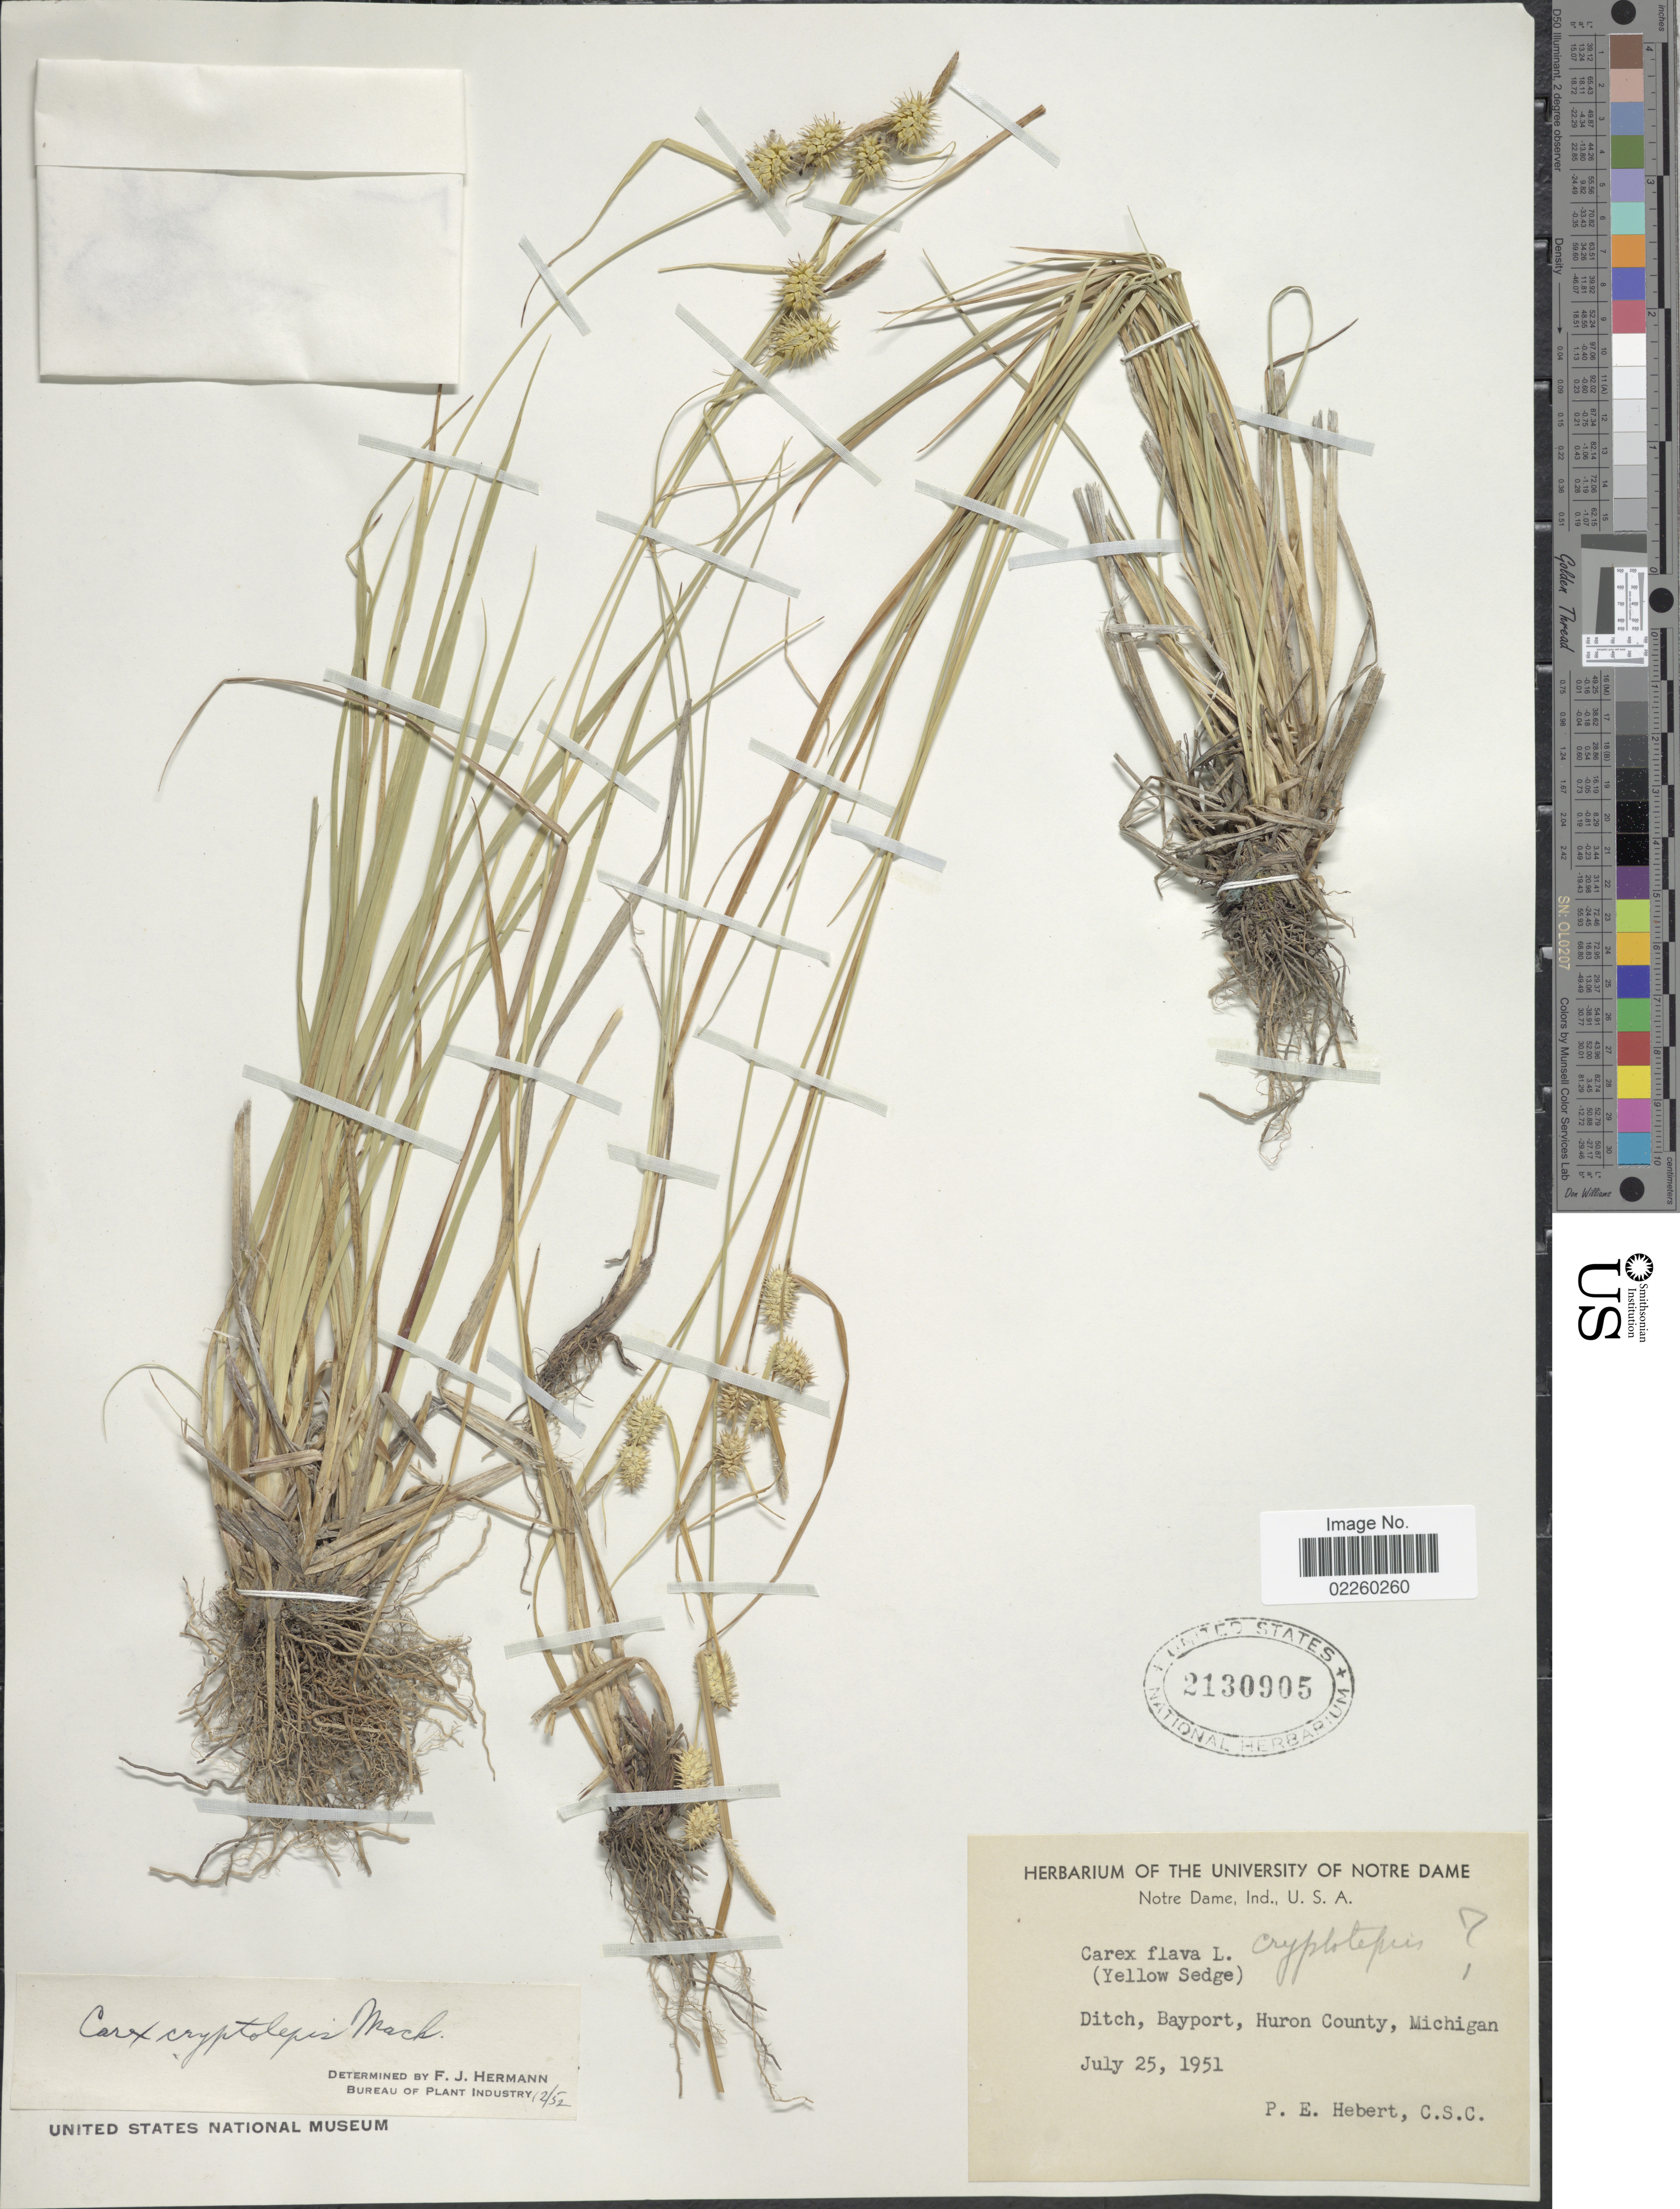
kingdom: Plantae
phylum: Tracheophyta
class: Liliopsida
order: Poales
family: Cyperaceae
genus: Carex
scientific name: Carex cryptolepis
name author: Mack.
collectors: P. Hebert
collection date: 1951-07-25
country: United States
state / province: Michigan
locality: Ditch, Bayport, Huron County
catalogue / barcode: US 2130905